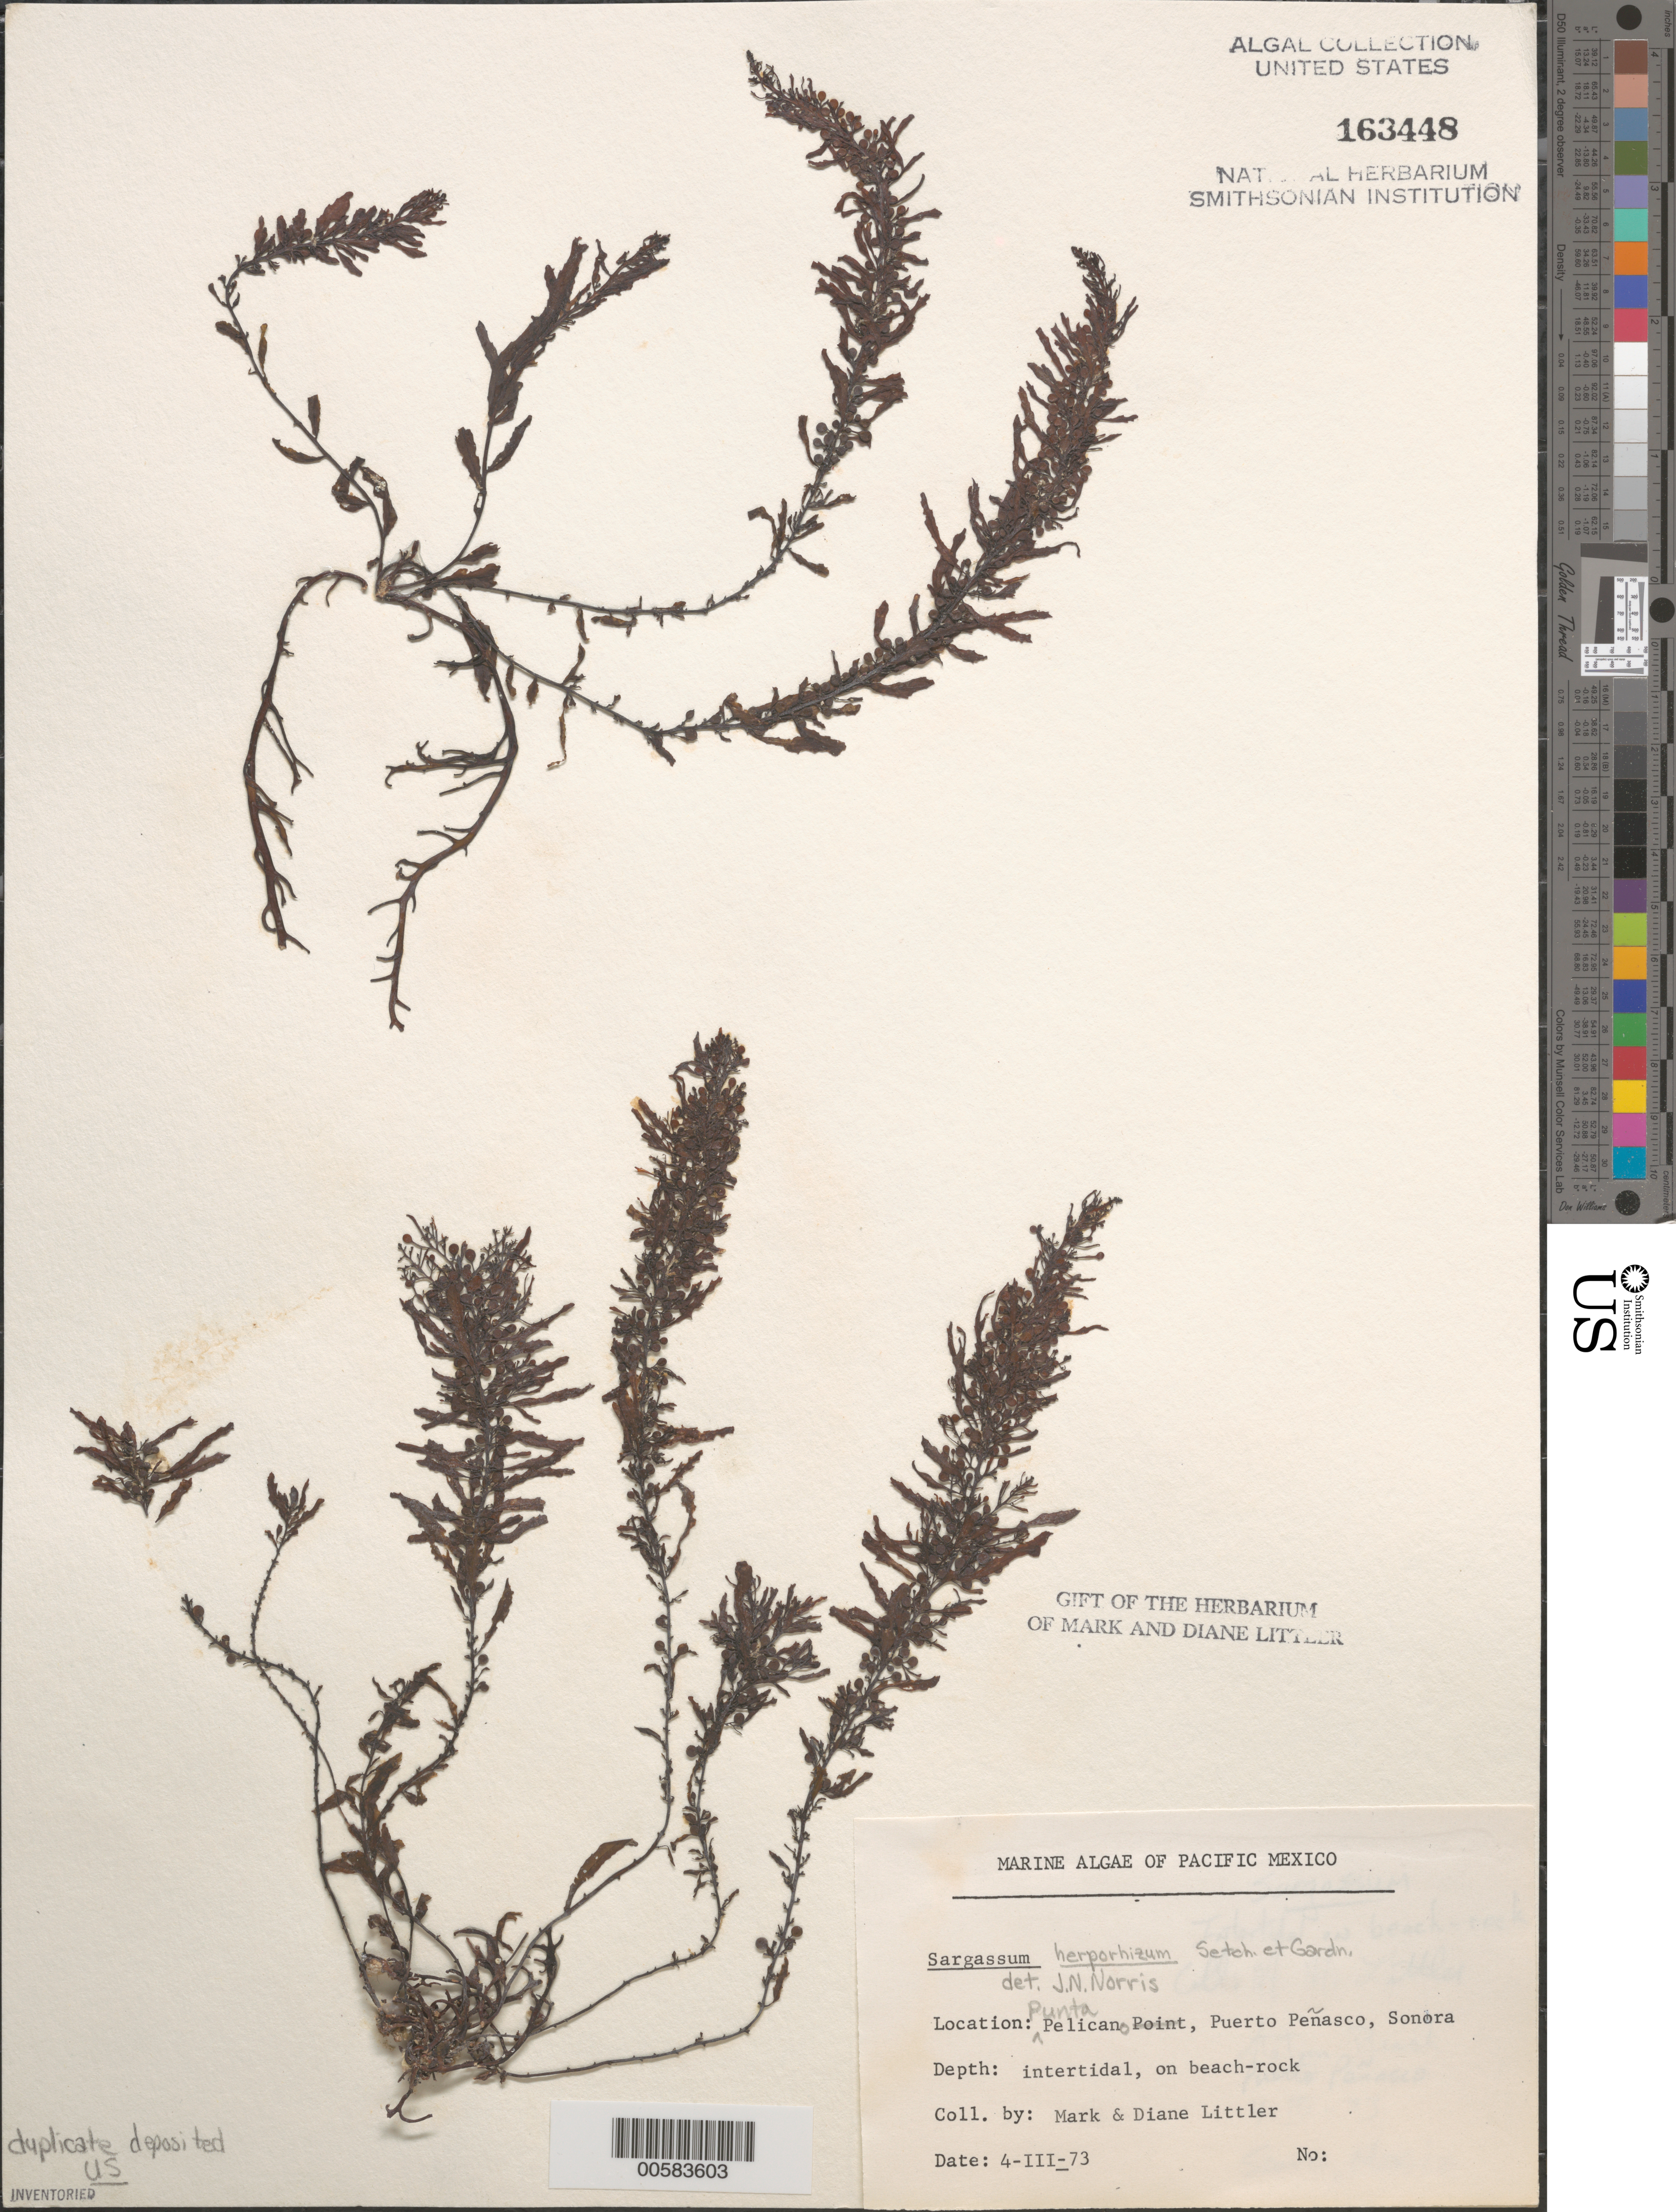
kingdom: Chromista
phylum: Ochrophyta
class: Phaeophyceae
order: Fucales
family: Sargassaceae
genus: Sargassum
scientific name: Sargassum herporhizum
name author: Setch. & N.L. Gardner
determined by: Norris, James N.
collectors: M. M. Littler & D. S. Littler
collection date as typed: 04 Mar 1973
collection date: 1973-03-04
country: Mexico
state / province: Sonora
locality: Punta Pelicano, Puerto Penasco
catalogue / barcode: US 163448